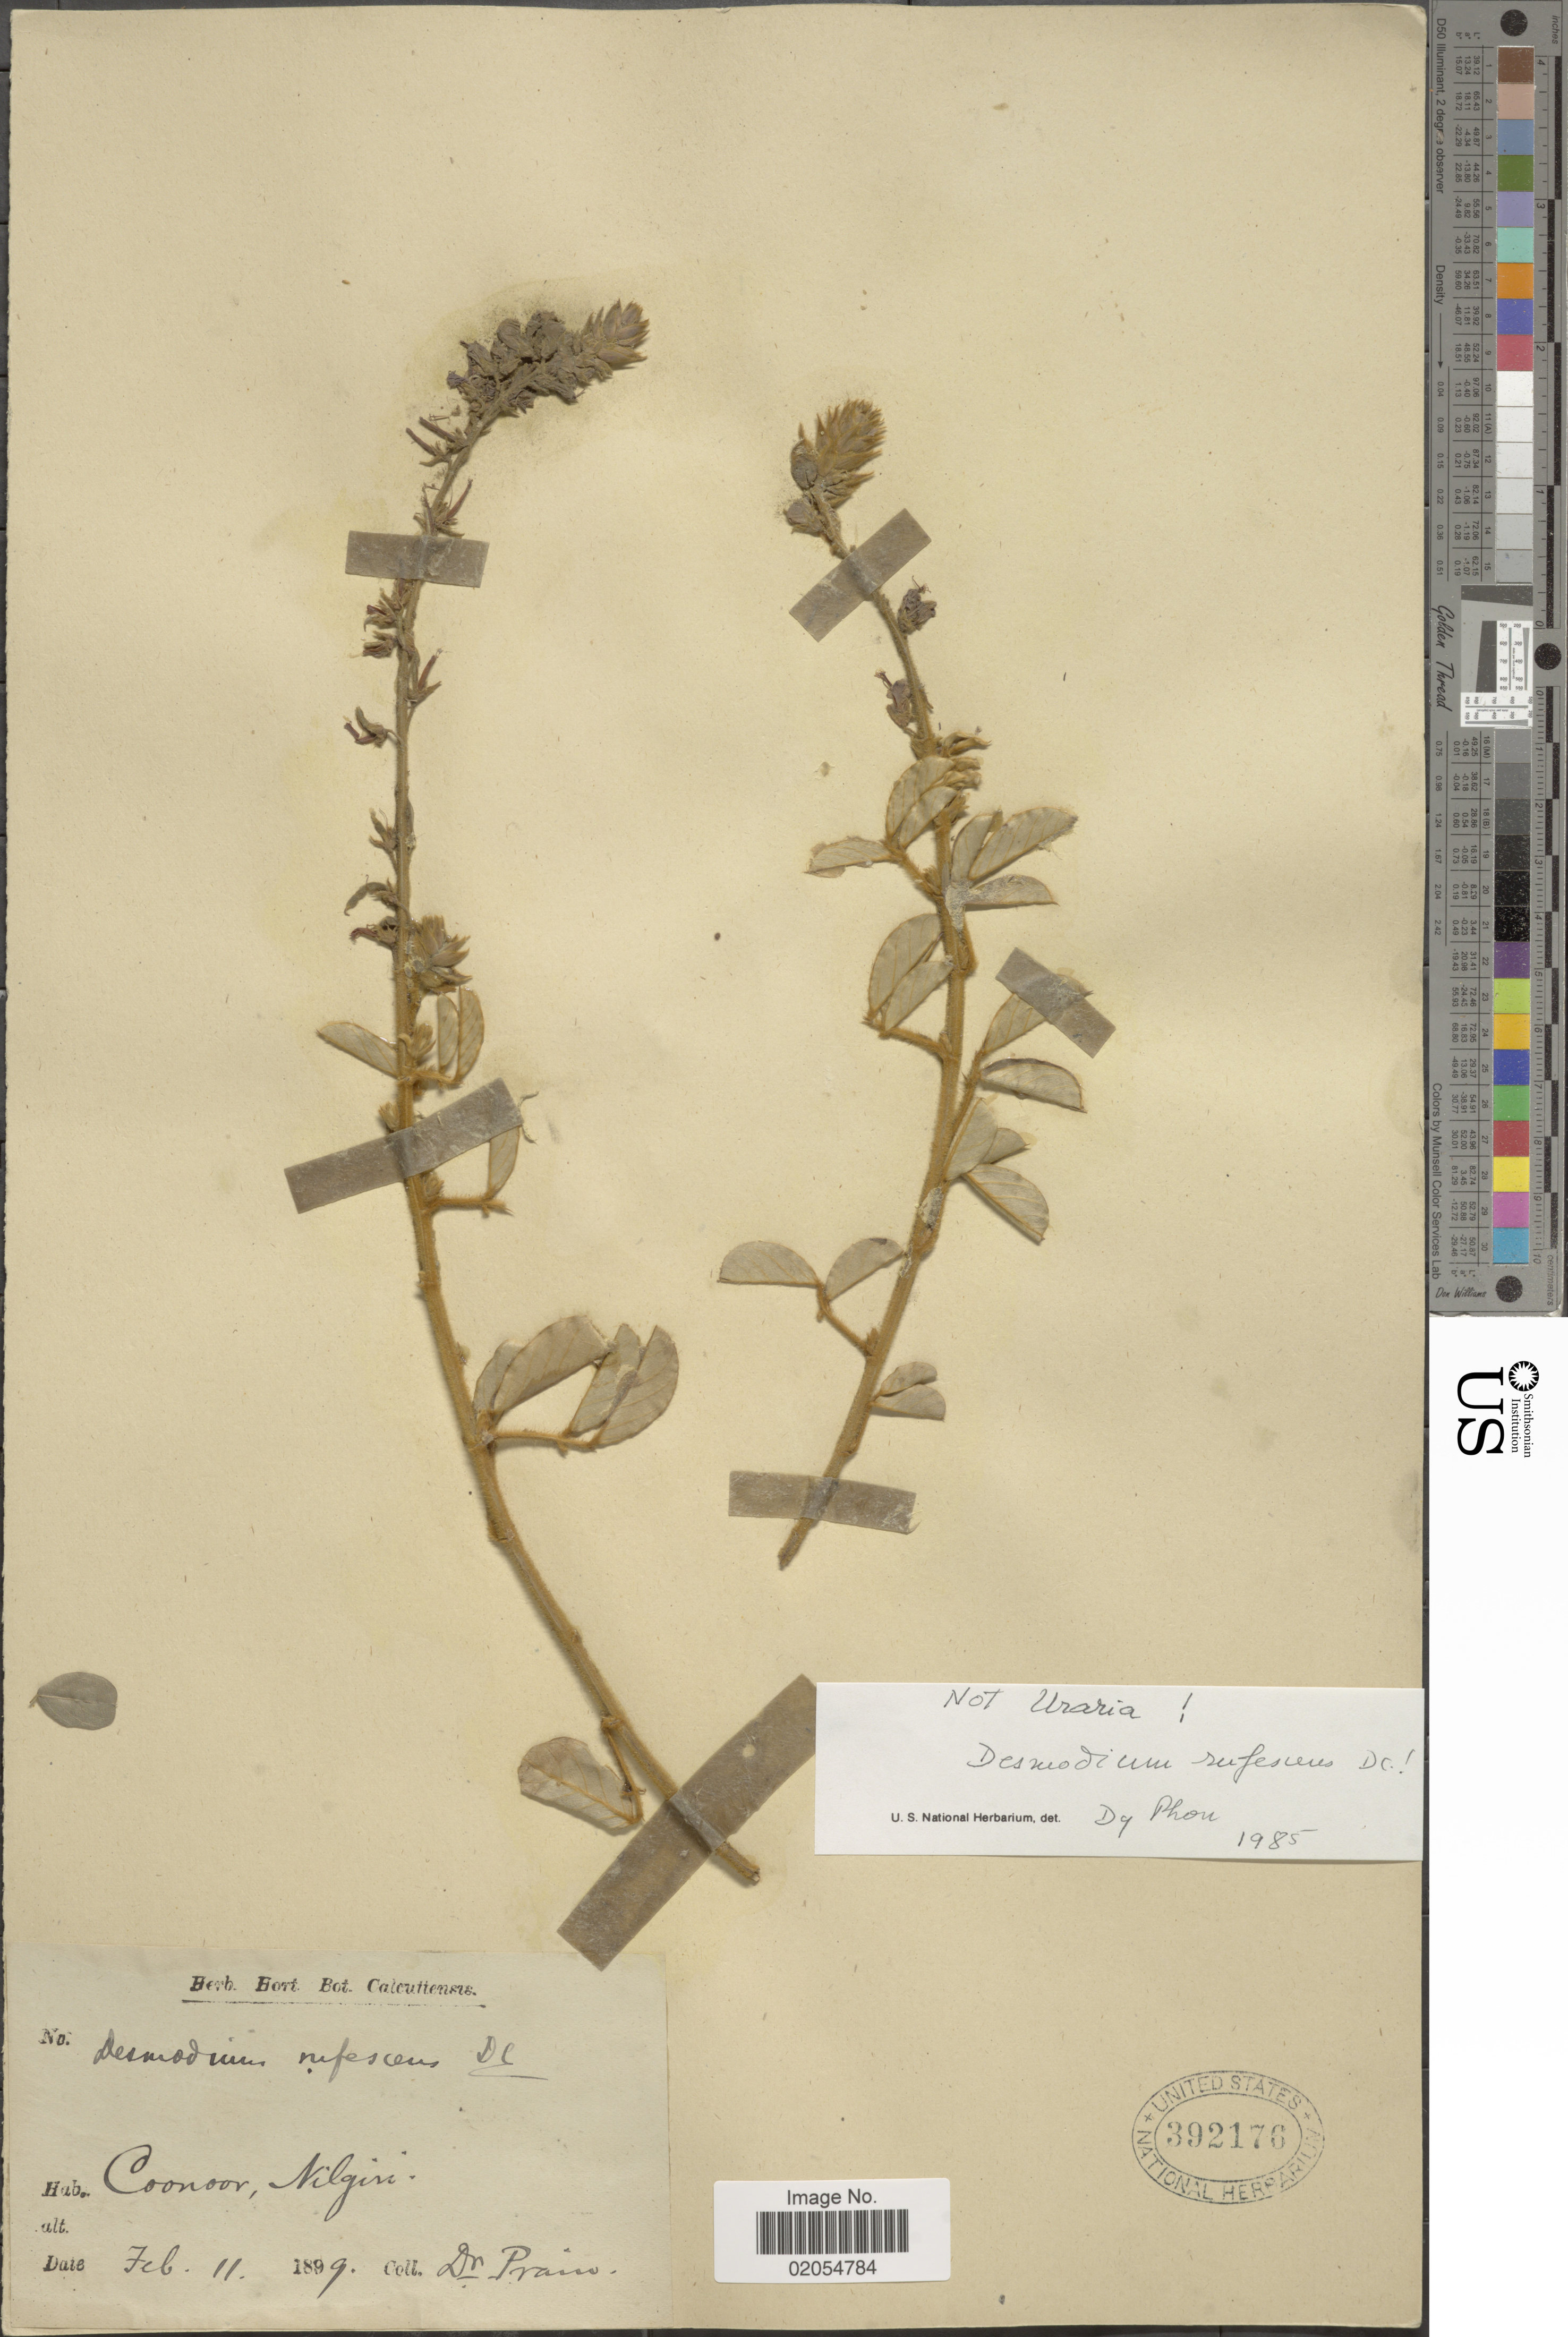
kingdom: Plantae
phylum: Tracheophyta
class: Magnoliopsida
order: Fabales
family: Fabaceae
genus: Grona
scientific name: Grona ferruginea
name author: (Wall. ex Thwaites) H. Ohashi & K. Ohashi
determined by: Strong, Mark T., (BOT), Smithsonian Institution - National Museum of Natural History (UNITED STATES)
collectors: Dr. Prain's collector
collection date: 1899-02-11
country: India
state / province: Tamil Nadu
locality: Coonoor, Nilgiri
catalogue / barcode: US 392176